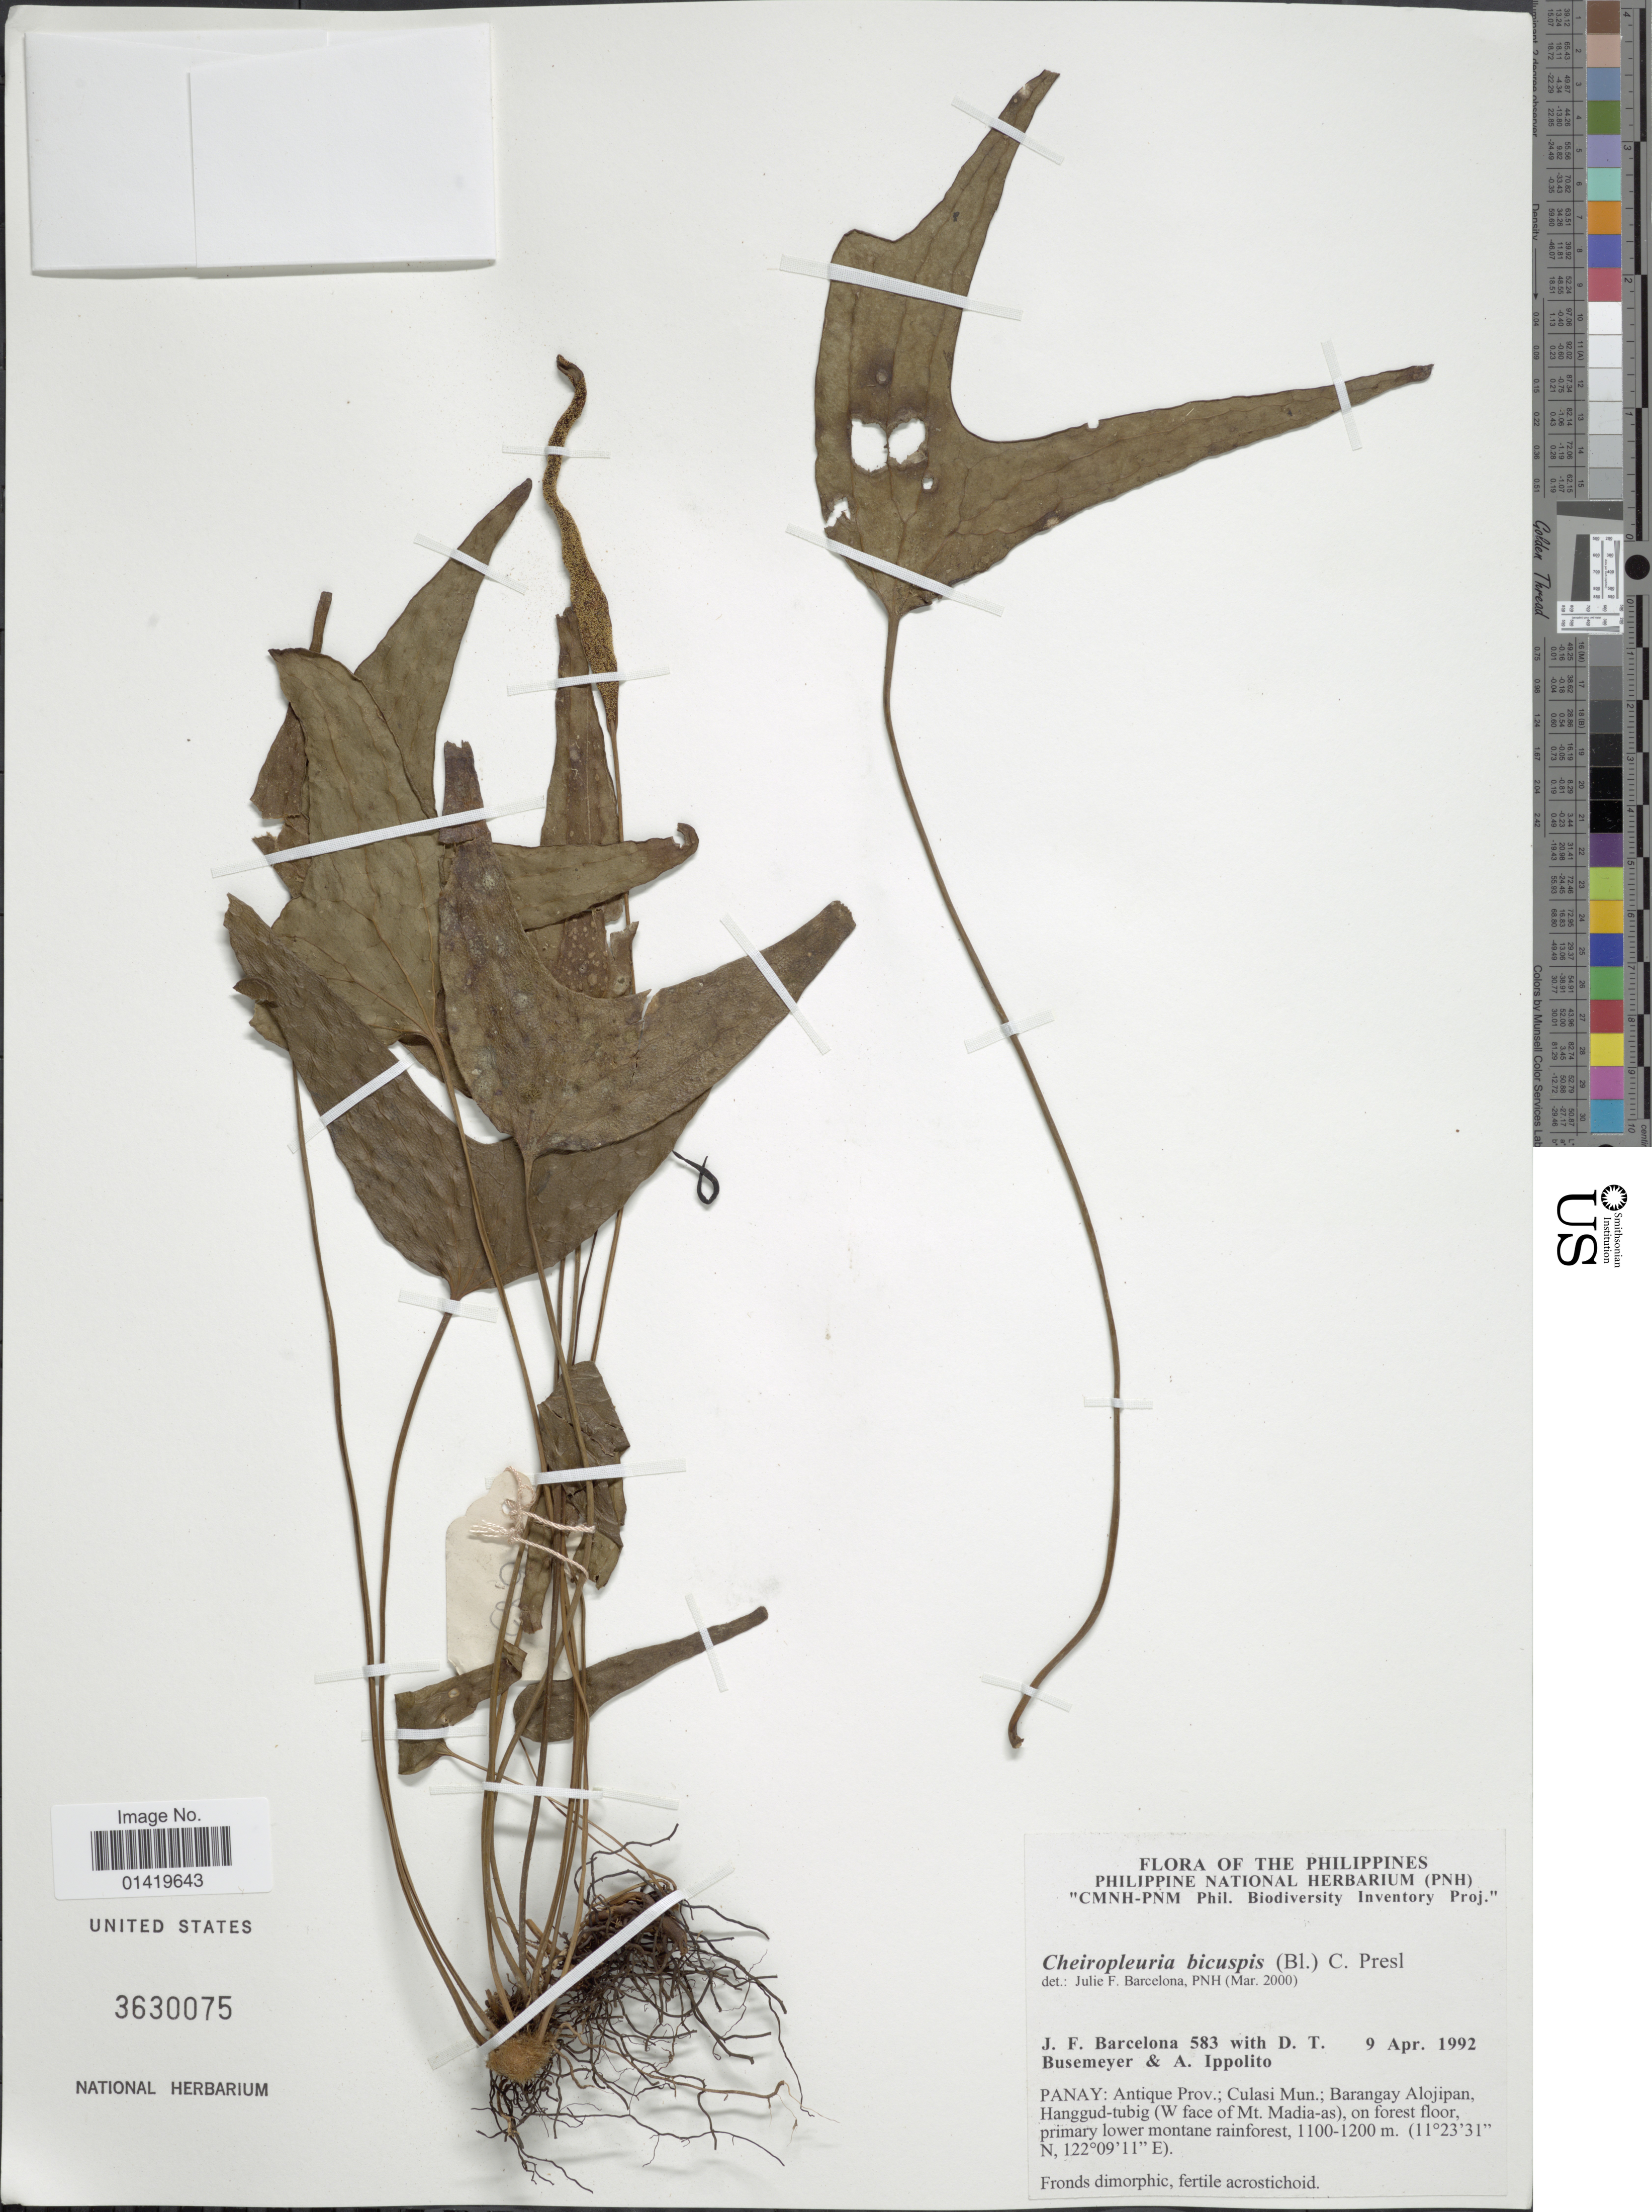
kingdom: Plantae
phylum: Tracheophyta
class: Polypodiopsida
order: Gleicheniales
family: Dipteridaceae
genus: Cheiropleuria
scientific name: Cheiropleuria bicuspis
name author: (Blume) C. Presl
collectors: J. F. Barcelona, D. Busemeyer & A. Ippolito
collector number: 583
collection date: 1992-04-09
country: Philippines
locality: Panay: Antique Prov.; Culasi Mun.; Barangay Alojipan, Hanngud-tubig (W face of Mt. Madia as)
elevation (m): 1100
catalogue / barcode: US 3630075